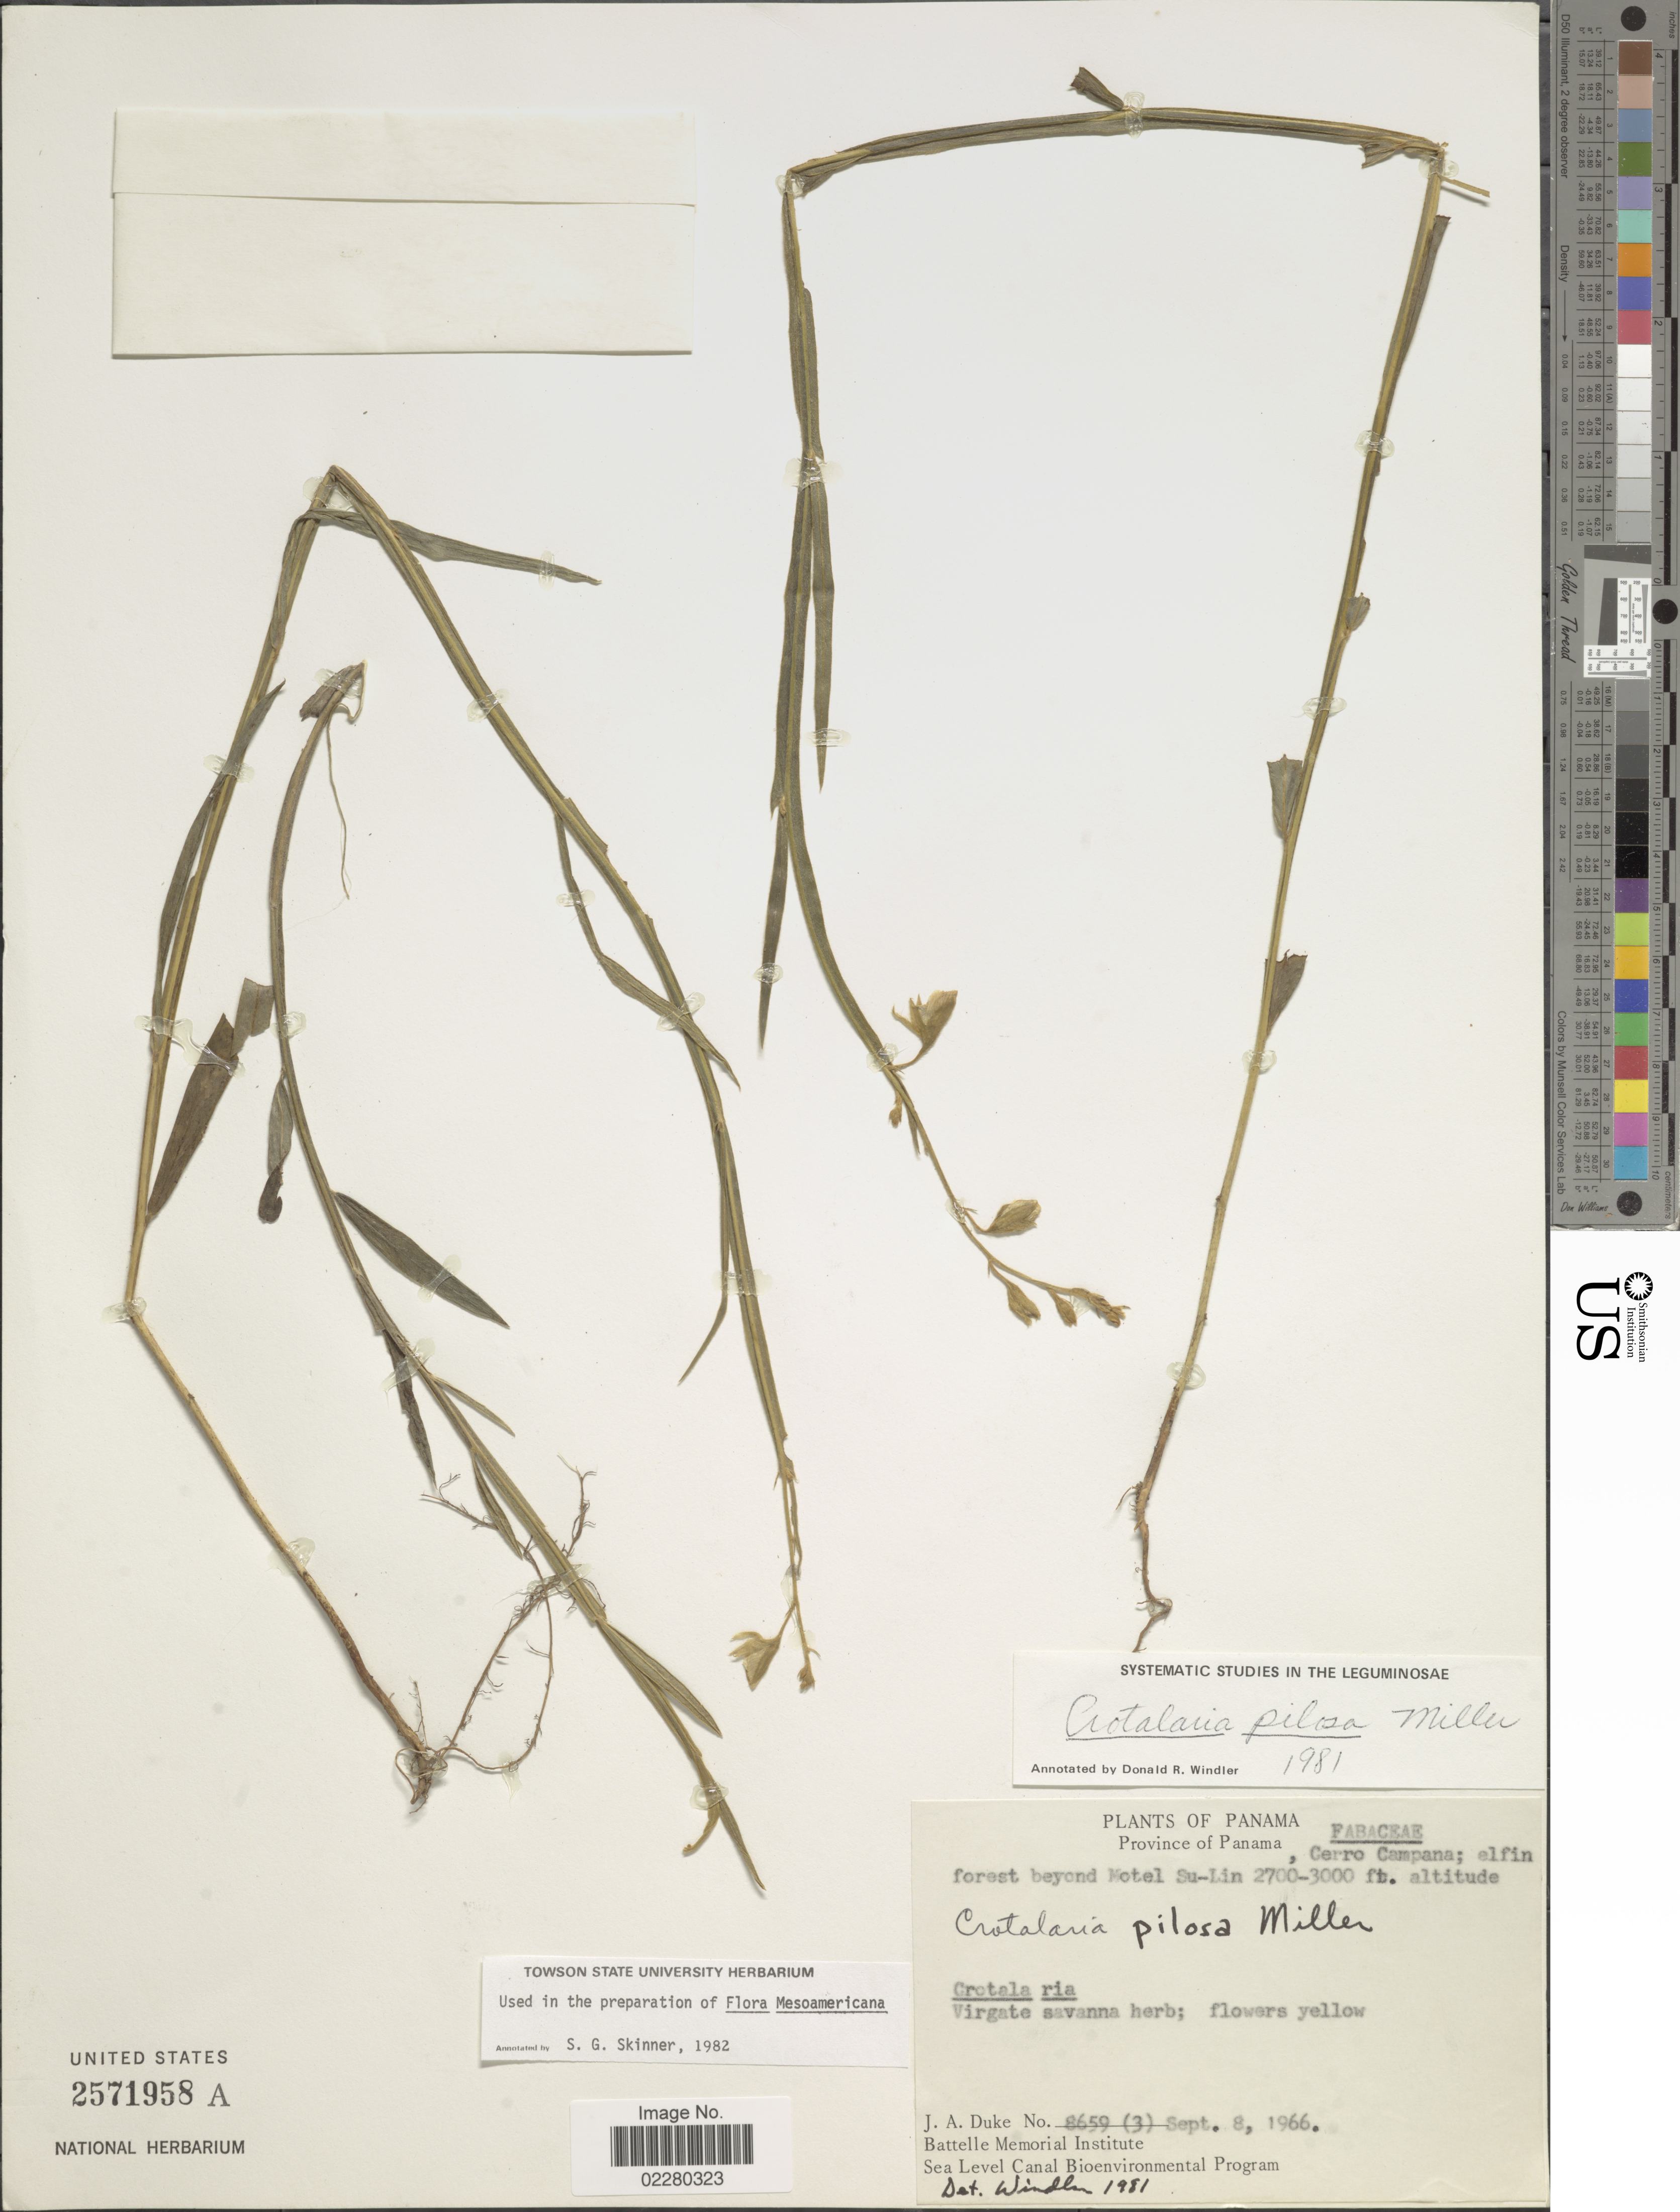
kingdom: Plantae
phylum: Tracheophyta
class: Magnoliopsida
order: Fabales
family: Fabaceae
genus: Crotalaria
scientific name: Crotalaria pilosa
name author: Mill.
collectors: J. A. Duke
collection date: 1966-09-08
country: Panama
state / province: Panamá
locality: Province of Panama. Cerro Campana; elfin forest beyond Motel Su-Lin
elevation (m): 823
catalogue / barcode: US 2571958A